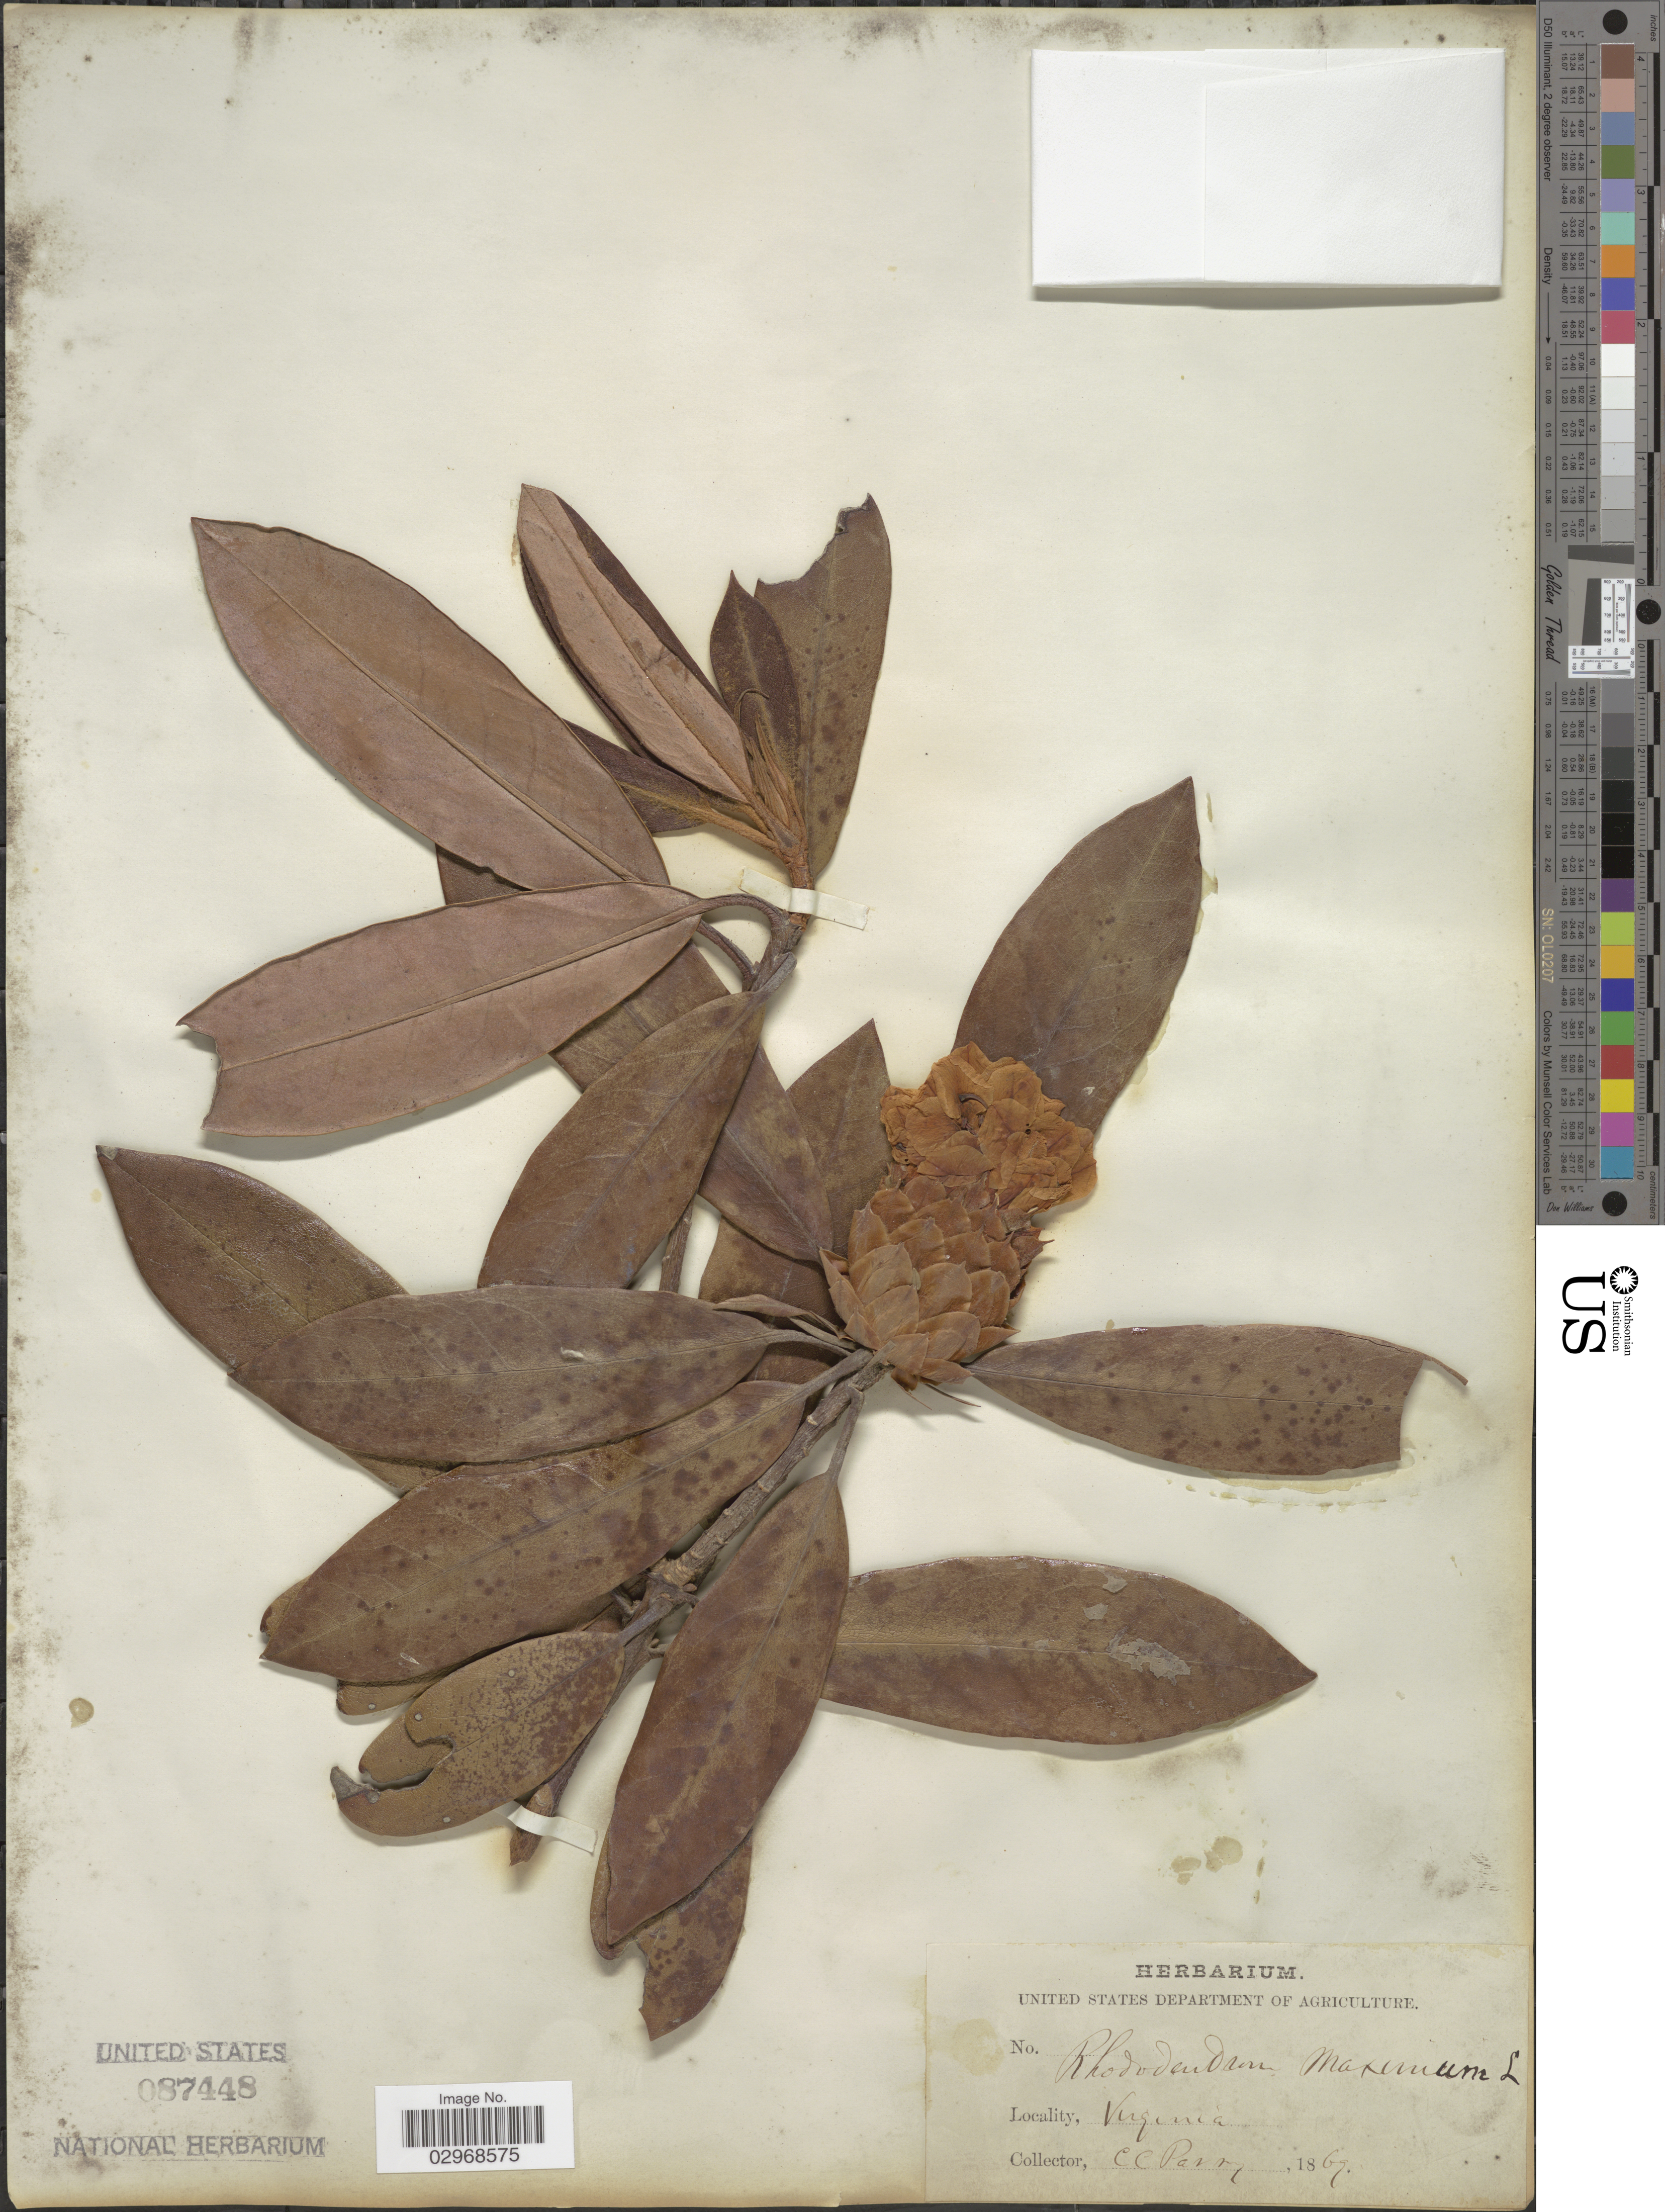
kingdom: Plantae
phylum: Tracheophyta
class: Magnoliopsida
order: Ericales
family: Ericaceae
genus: Rhododendron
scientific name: Rhododendron maximum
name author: L.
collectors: C. C. Parry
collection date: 1869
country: United States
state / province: Virginia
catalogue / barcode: US 87448